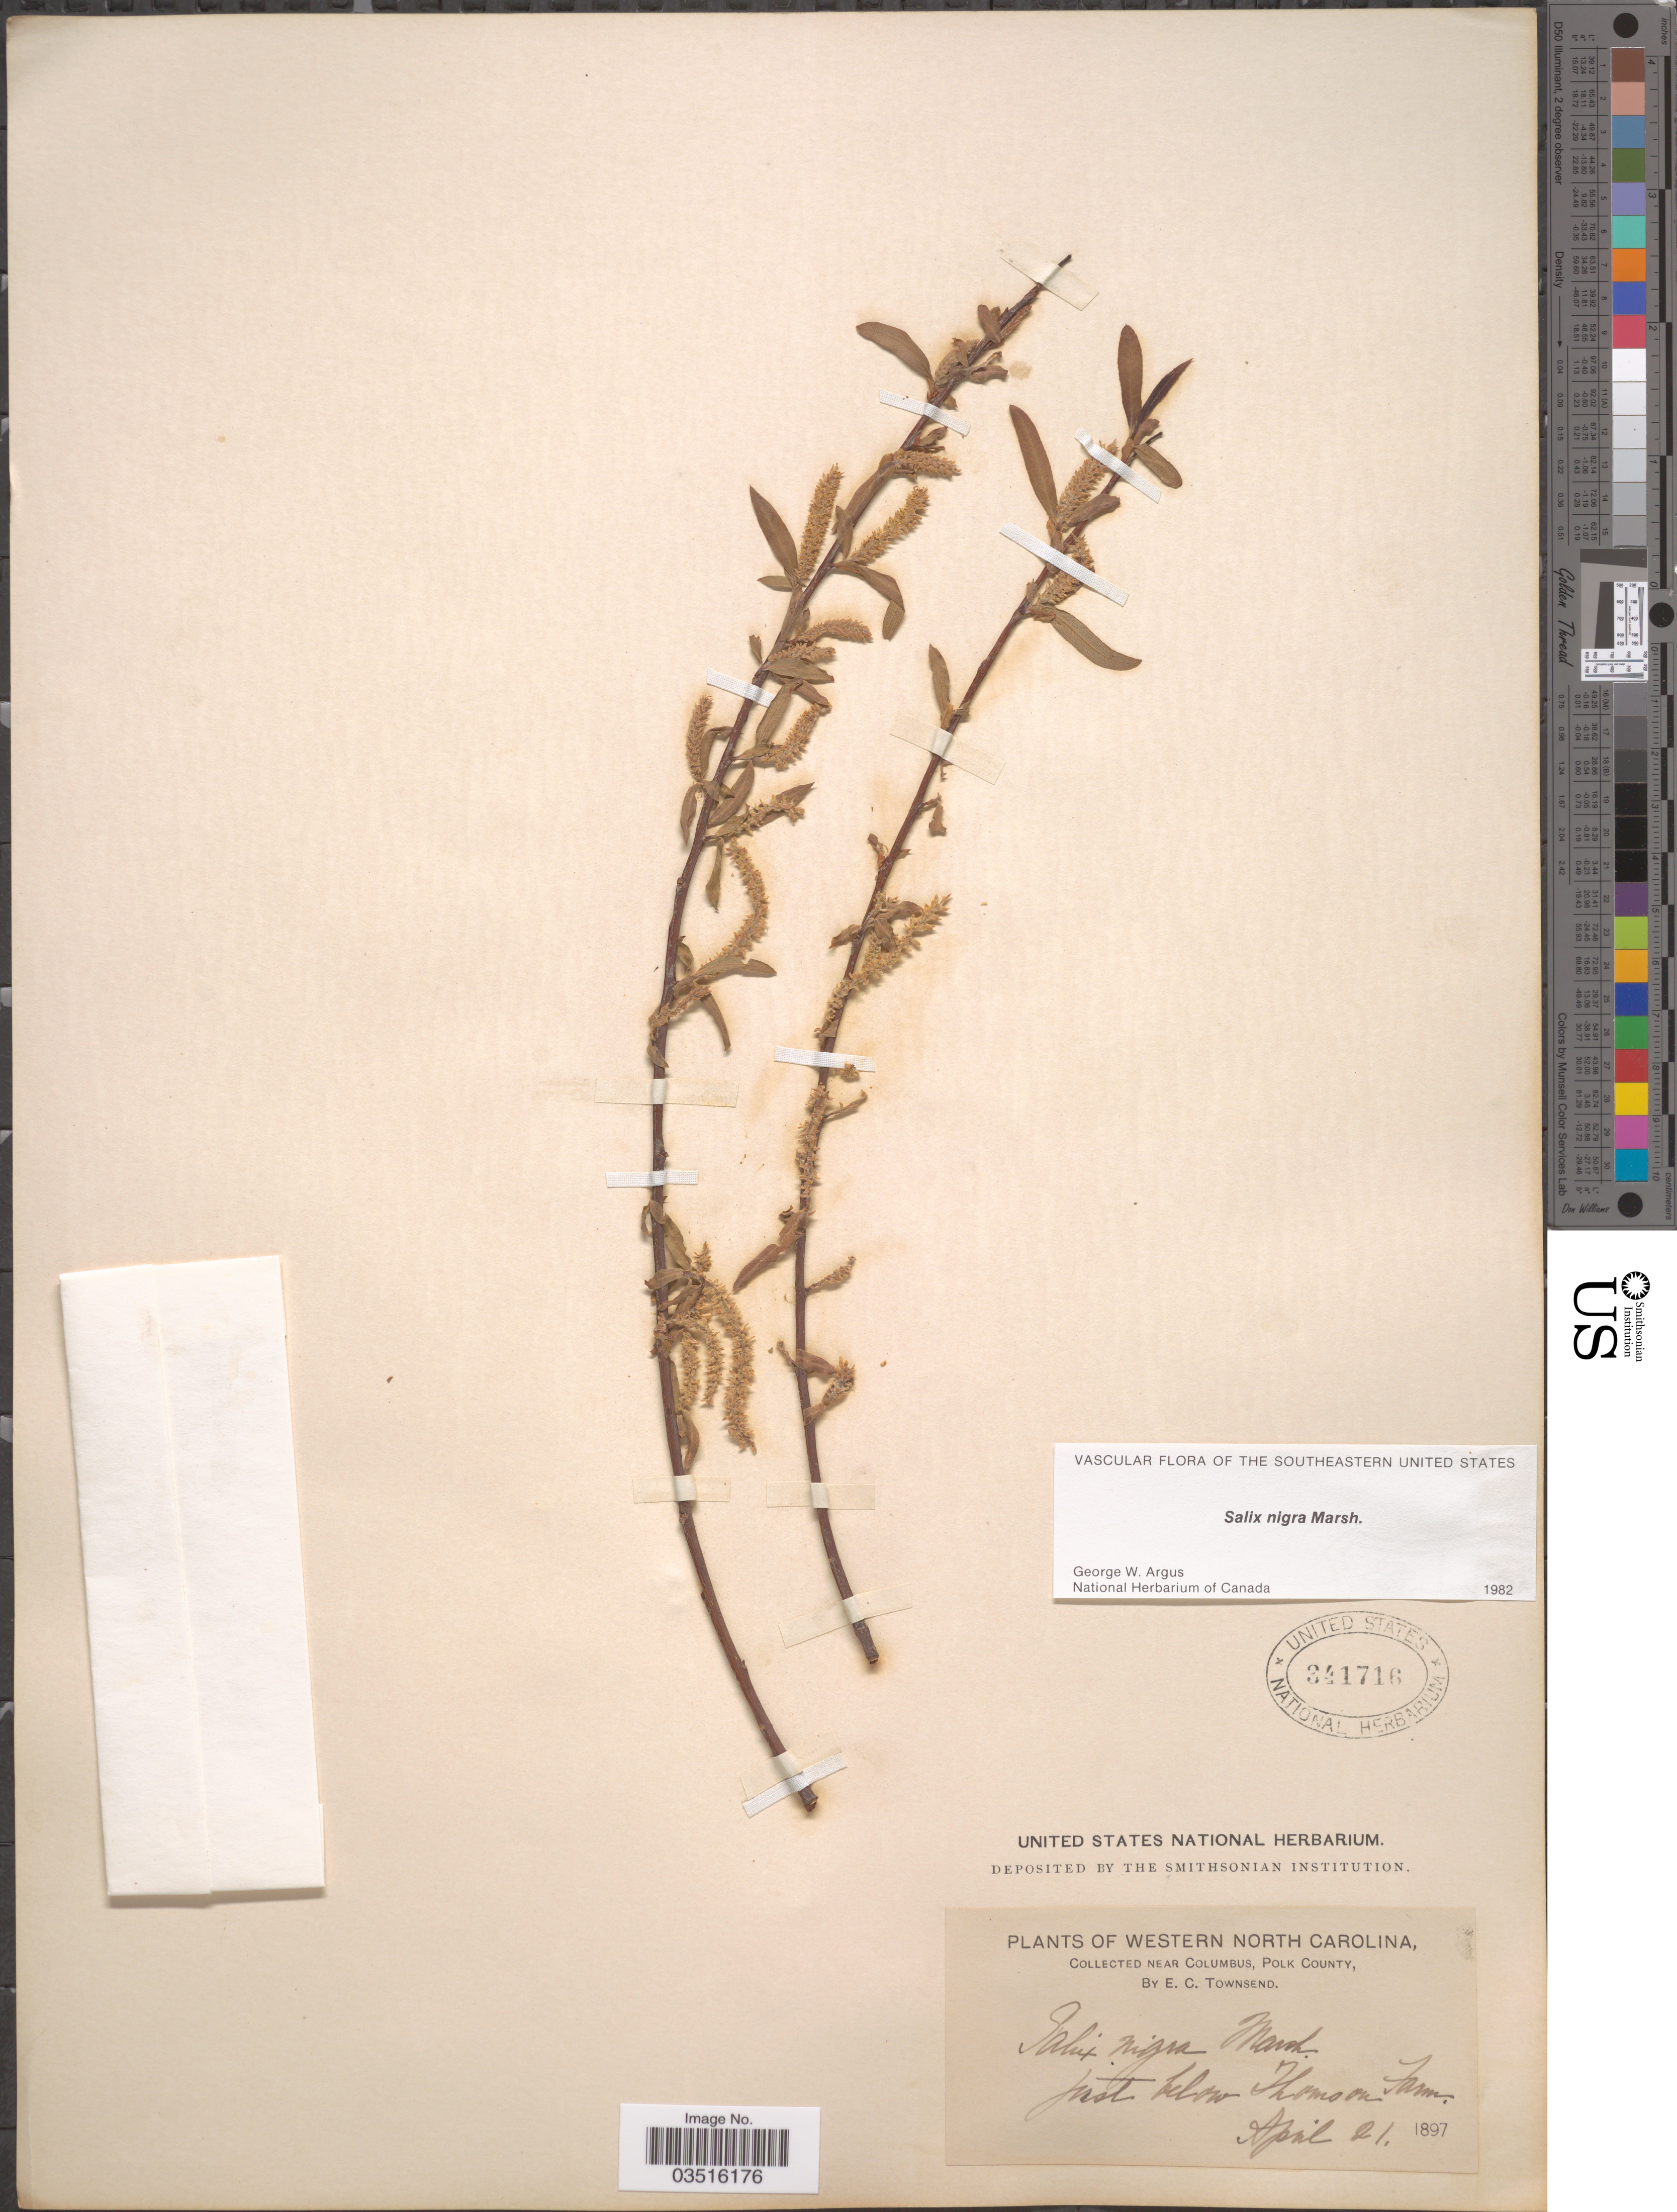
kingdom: Plantae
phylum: Tracheophyta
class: Magnoliopsida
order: Malpighiales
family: Salicaceae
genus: Salix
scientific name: Salix nigra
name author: Marshall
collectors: E. C. Townsend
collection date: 1897-04-21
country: United States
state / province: North Carolina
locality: Western North Carolina. Near Columbus, Polk County. Just below Thomson Farm.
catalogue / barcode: US 341716